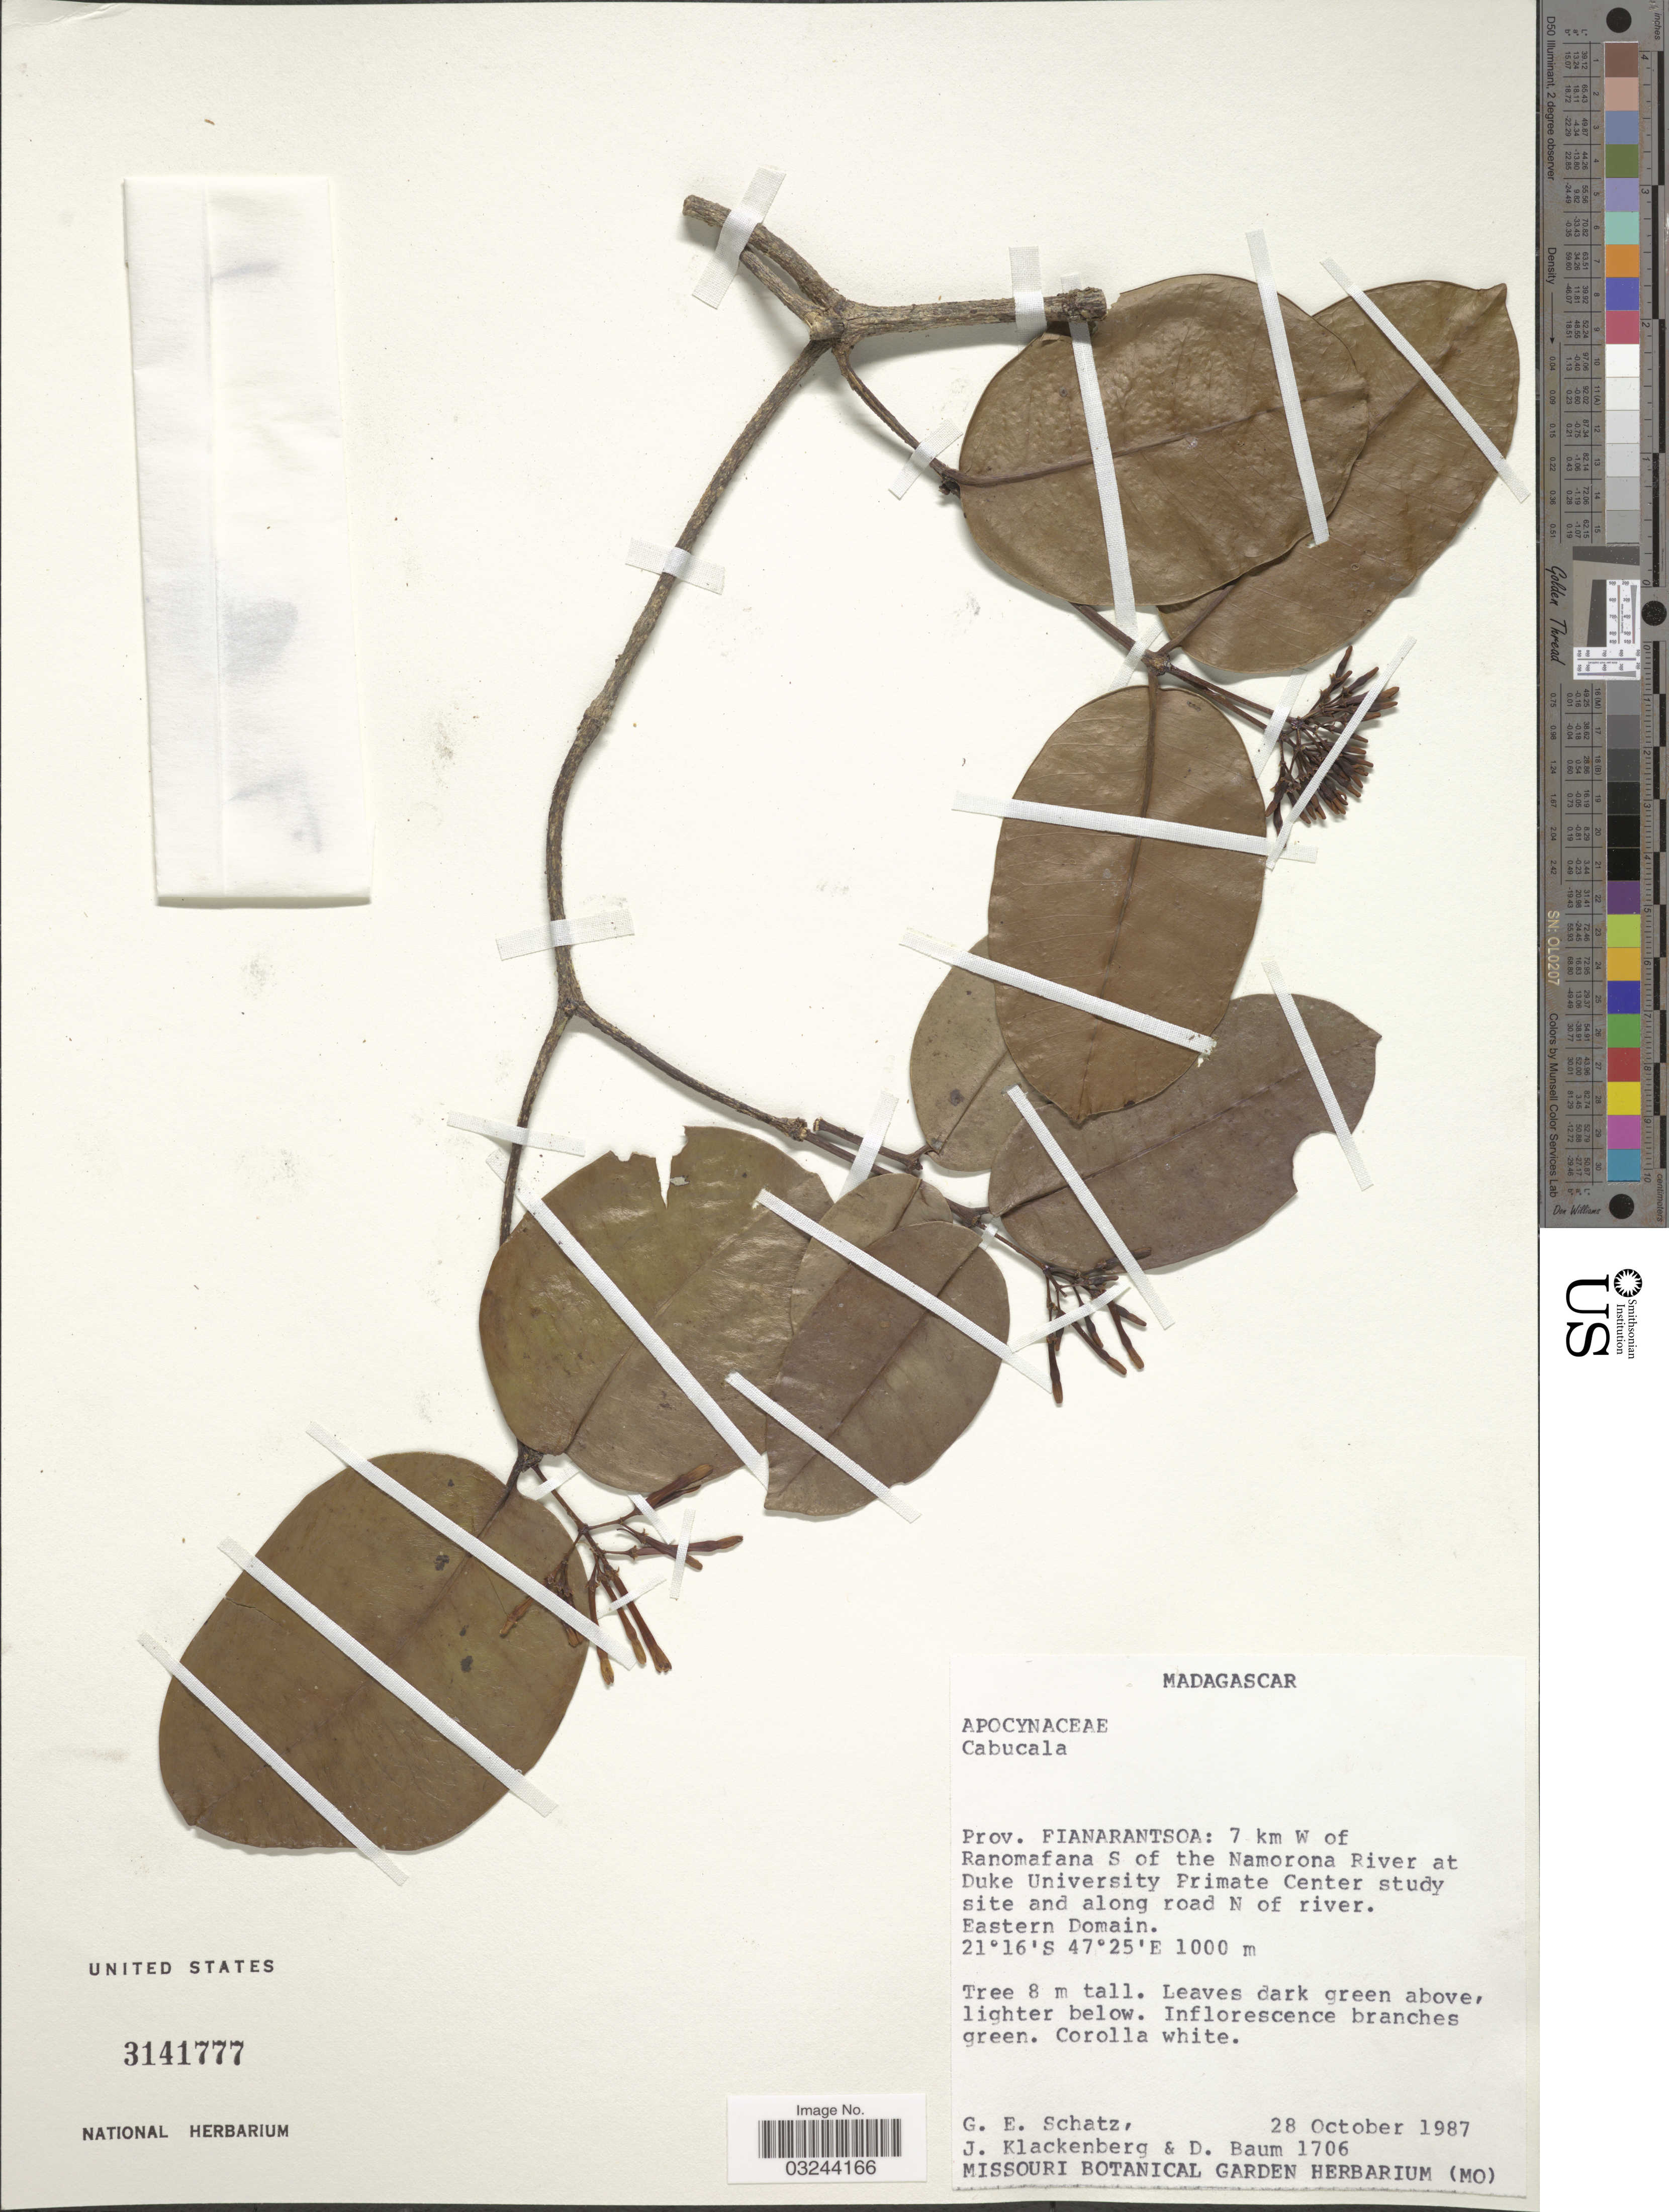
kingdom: Plantae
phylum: Tracheophyta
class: Magnoliopsida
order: Gentianales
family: Apocynaceae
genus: Cabucala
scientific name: Cabucala sp.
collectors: G. Schatz, J. Klackenberg & D. Baum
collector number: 1706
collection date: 1987-10-28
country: Madagascar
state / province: Amoron'i Mania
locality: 7 km W of Ranomafana S of the Namorona River at Duke University Primate Center study site and along road N of river. Eastern Domain.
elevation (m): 1000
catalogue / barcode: US 3141777